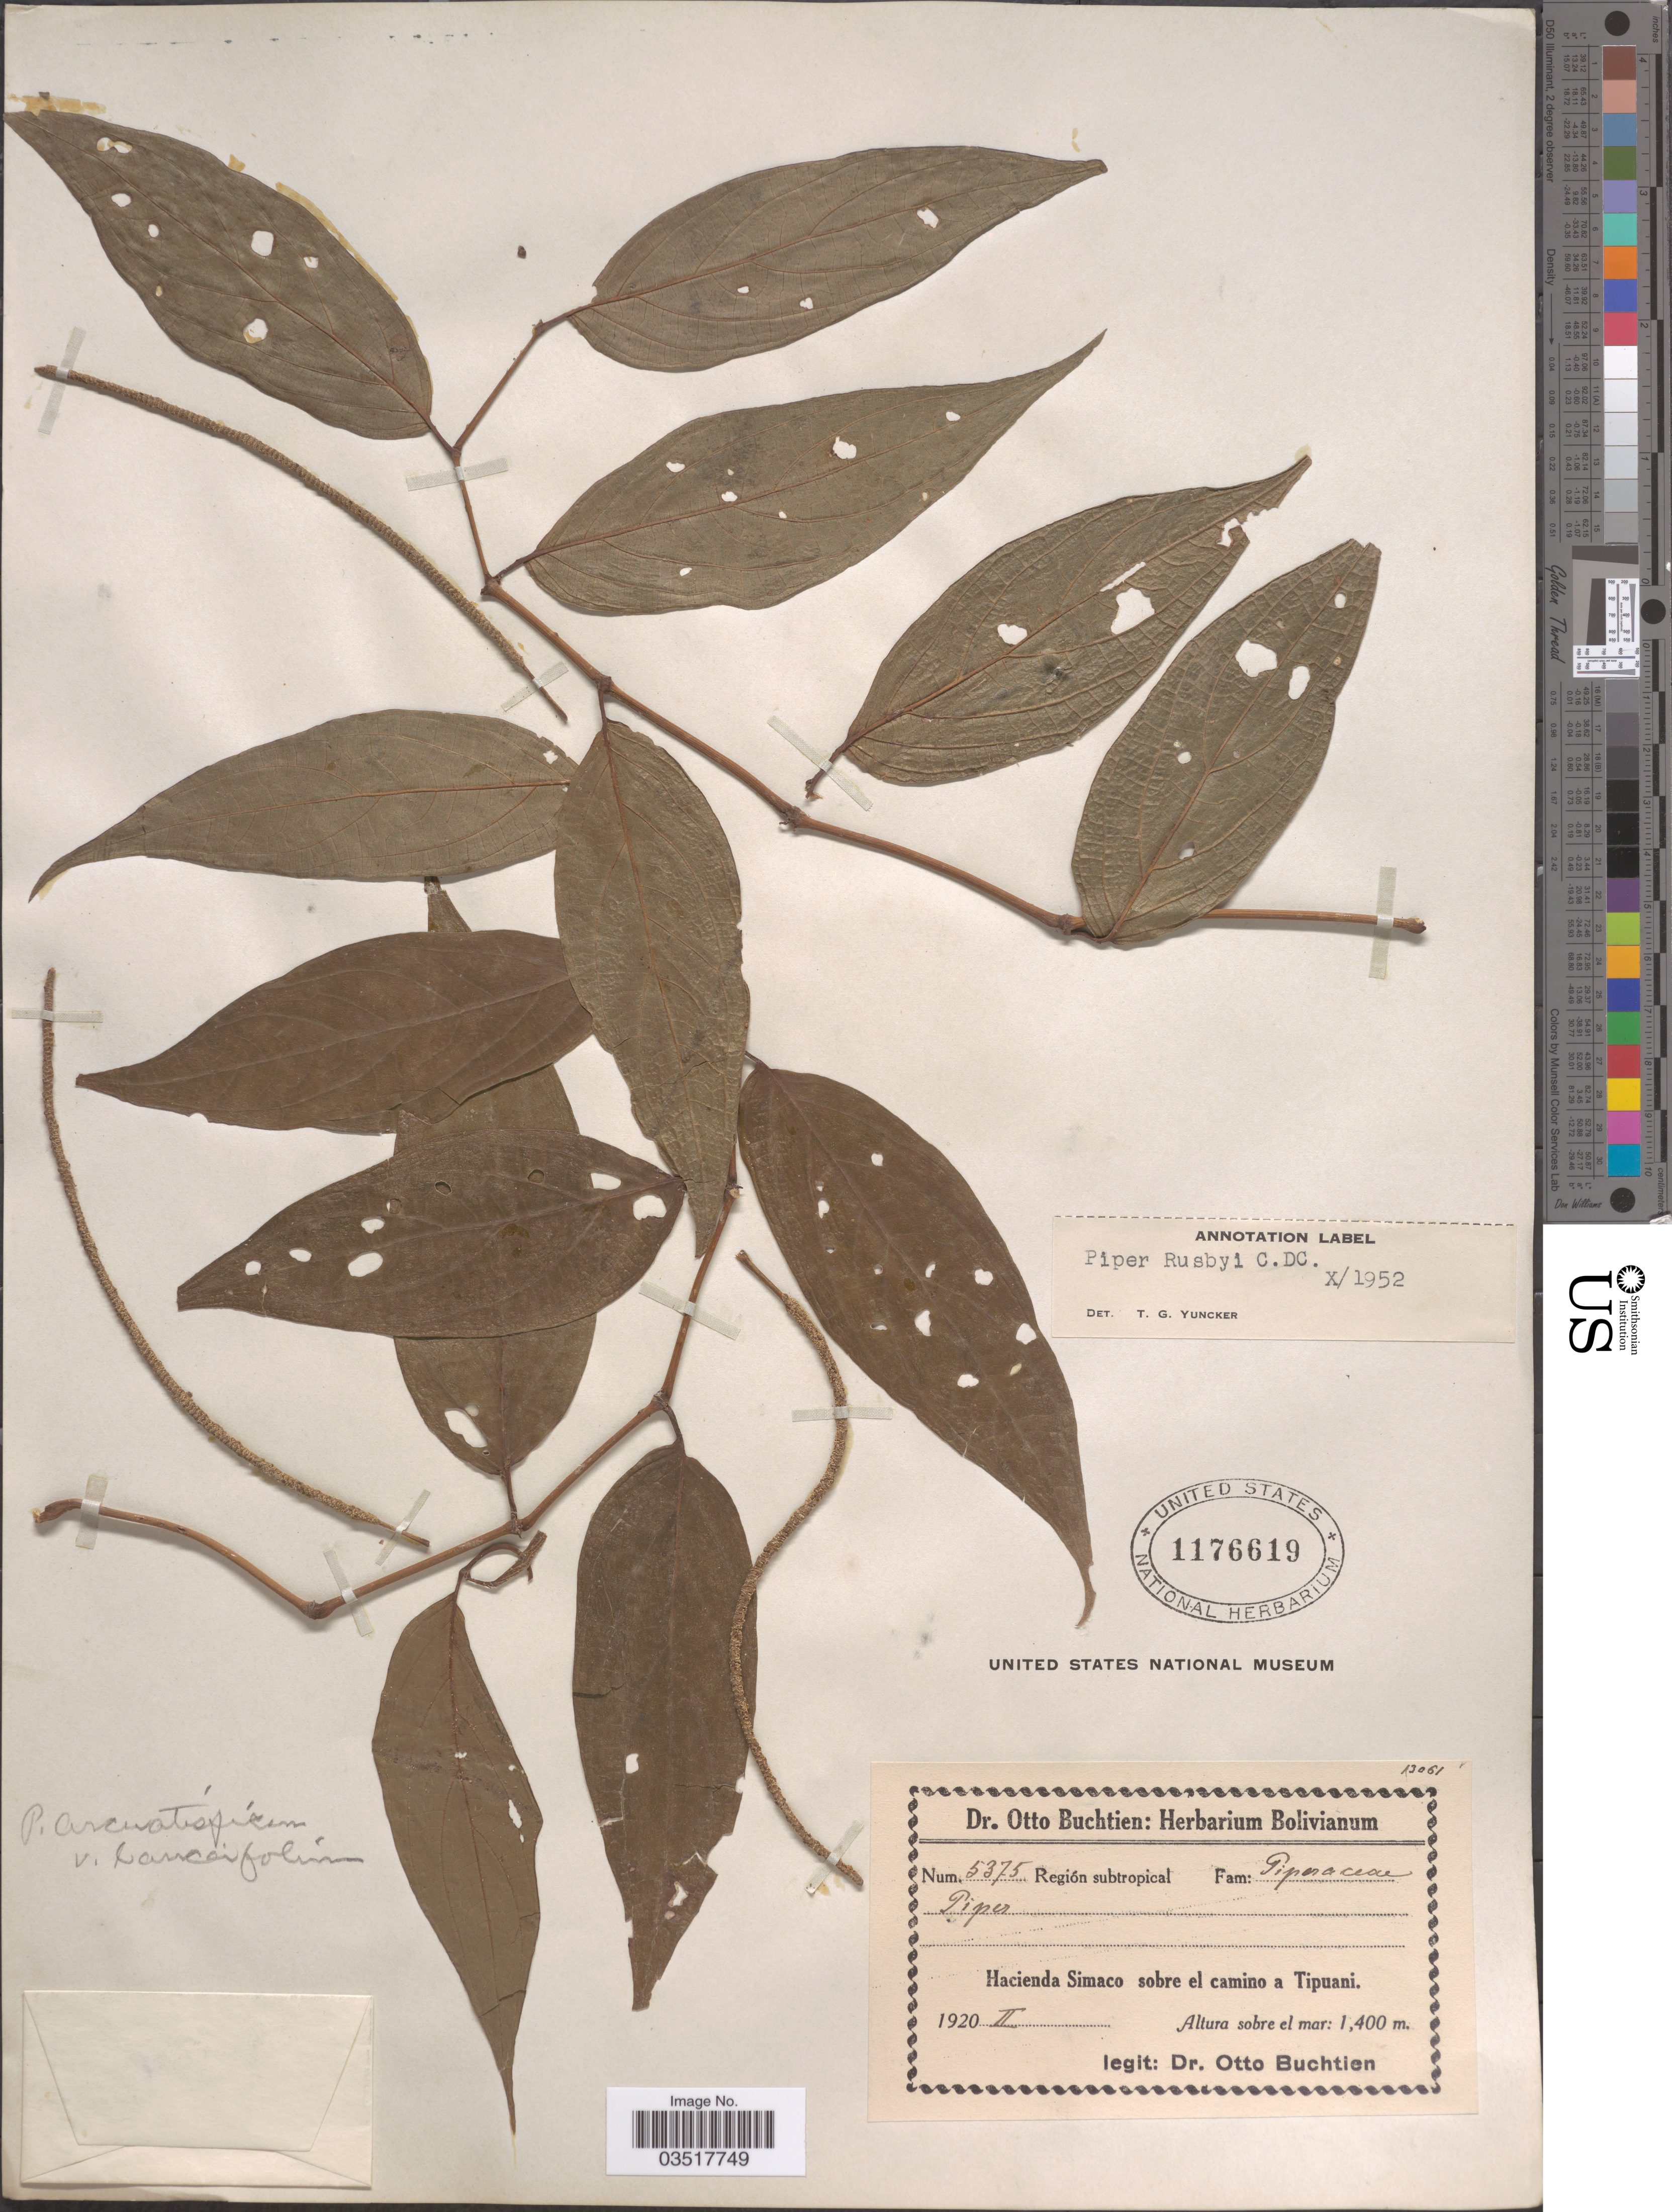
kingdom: Plantae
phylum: Tracheophyta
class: Magnoliopsida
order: Piperales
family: Piperaceae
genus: Piper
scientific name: Piper rusbyi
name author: C. DC.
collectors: O. Buchtien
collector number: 5375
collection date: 1920-02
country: Bolivia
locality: Región subtropical. Hacienda Simaco sobre el camino a Tipuani.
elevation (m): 1400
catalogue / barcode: US 1176619